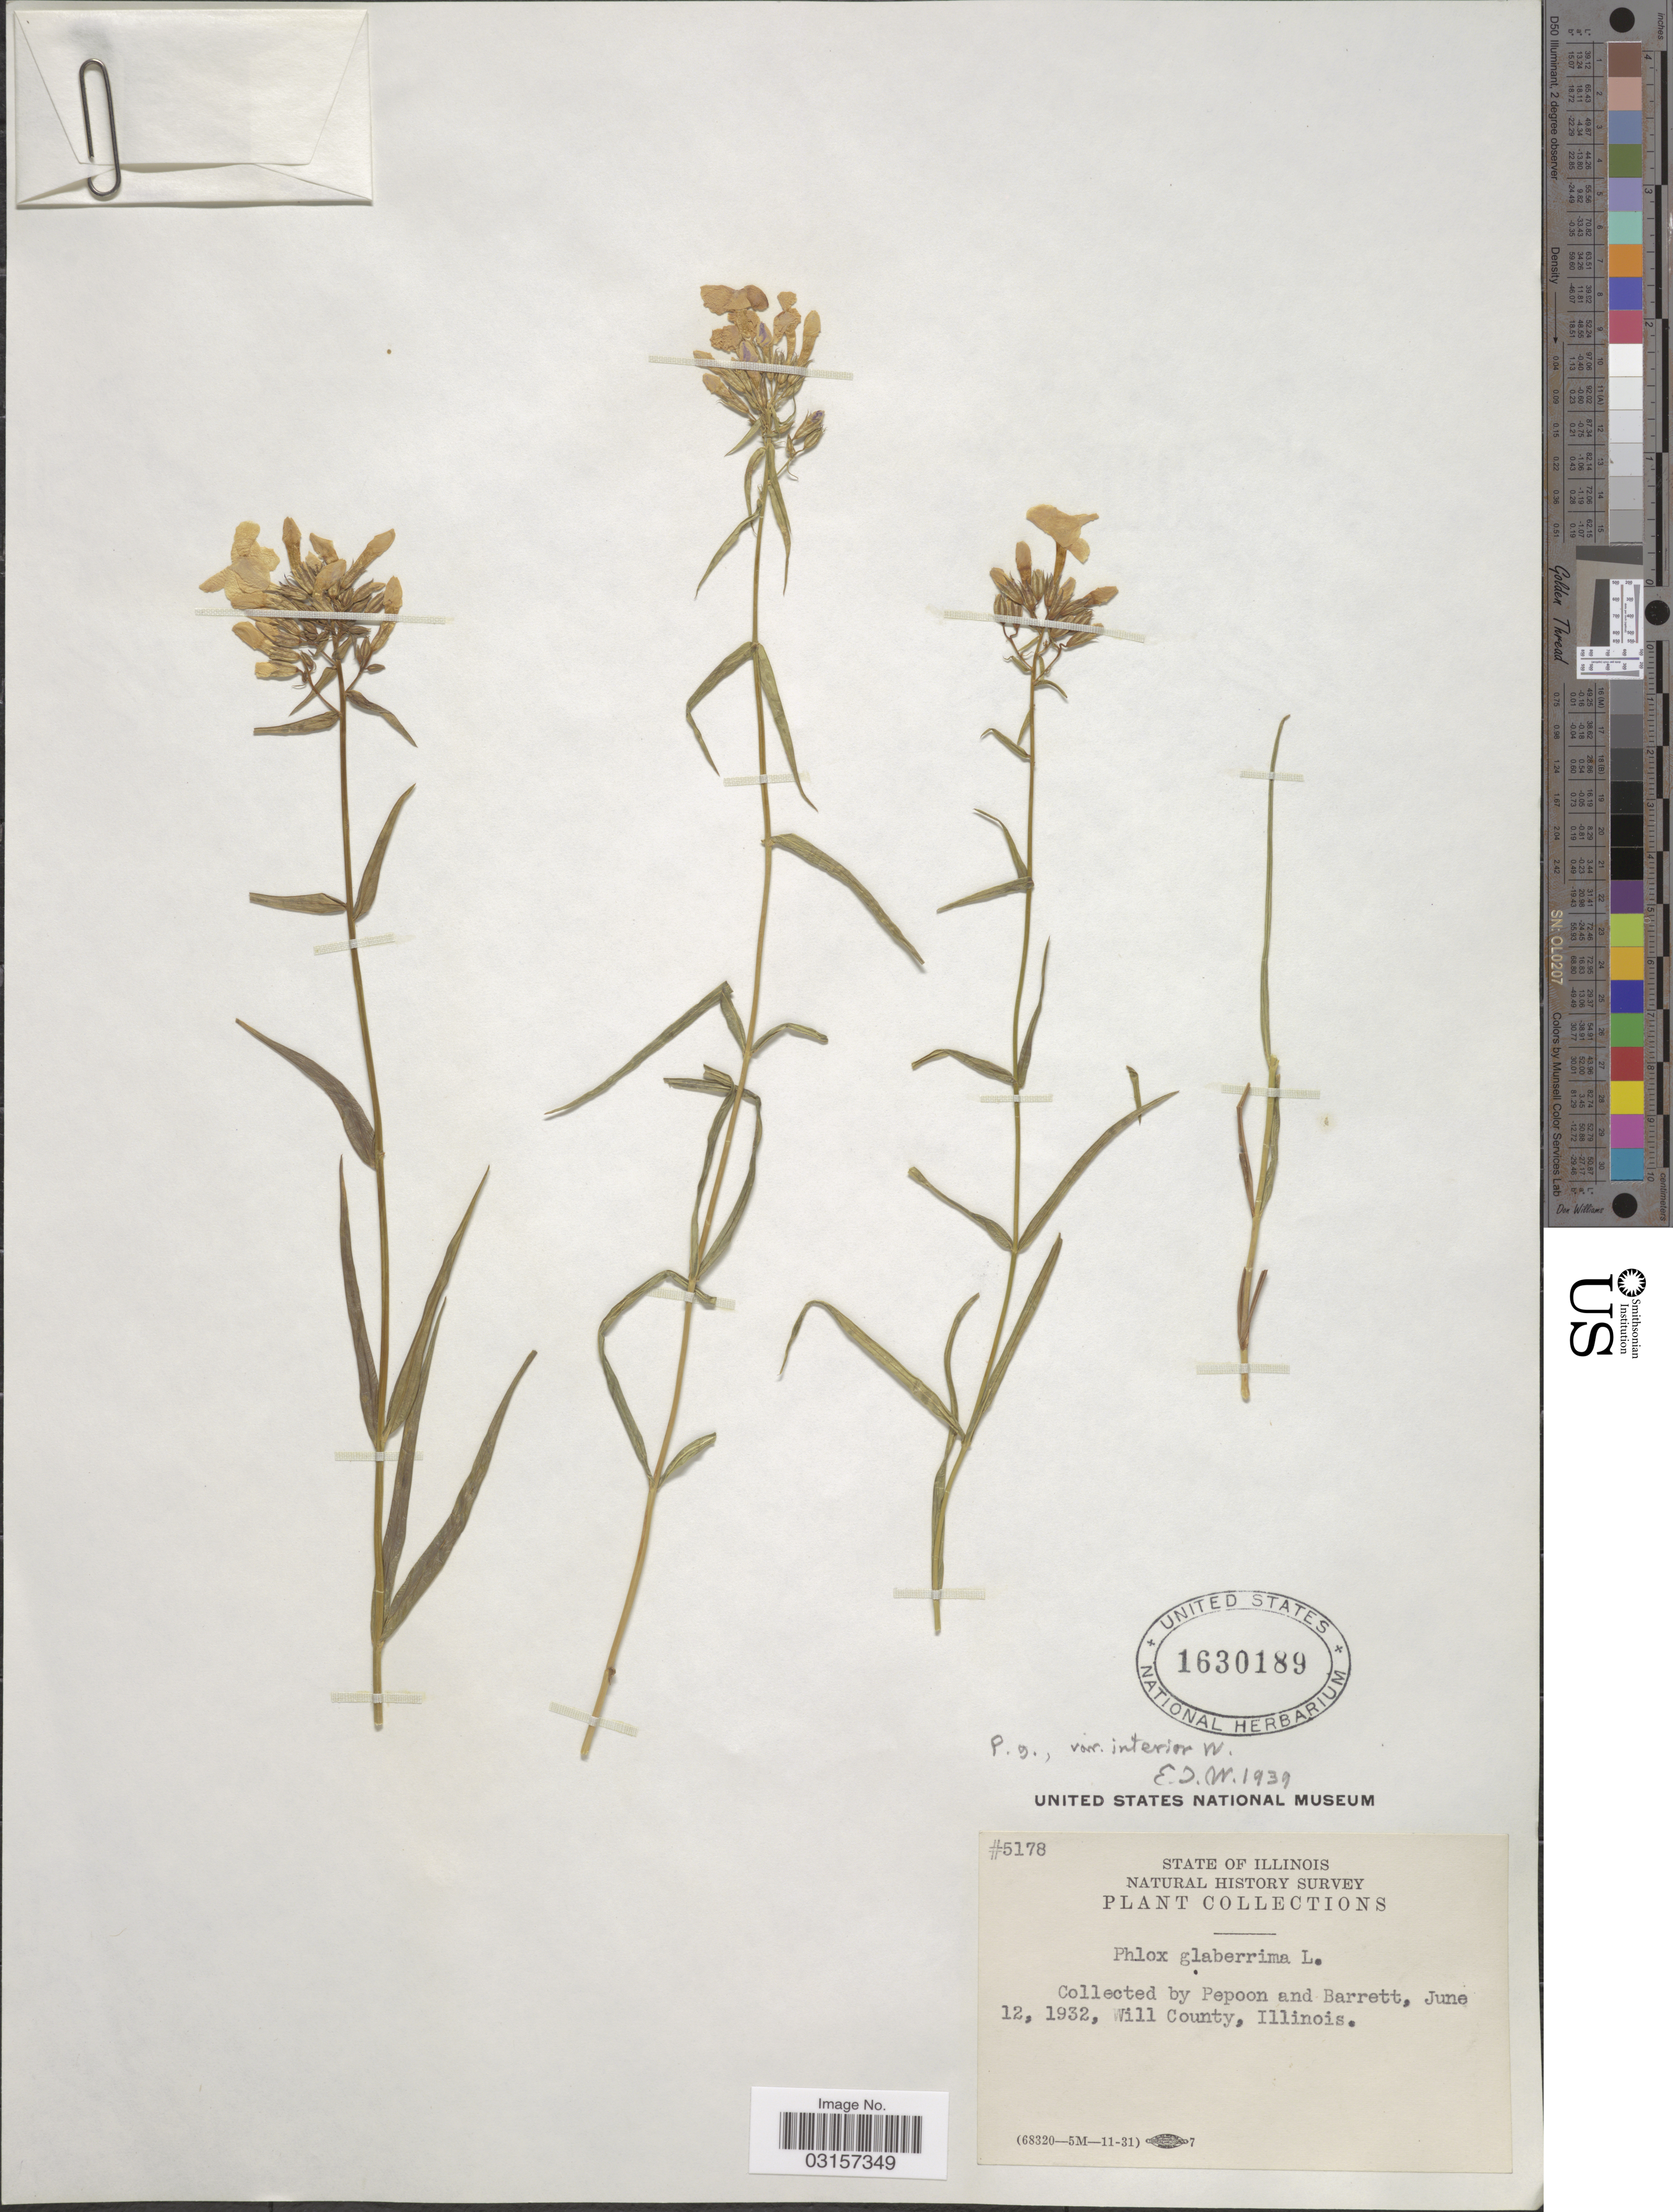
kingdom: Plantae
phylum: Tracheophyta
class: Magnoliopsida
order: Ericales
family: Polemoniaceae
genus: Phlox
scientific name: Phlox glaberrima subsp. interior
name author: (Wherry) Wherry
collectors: Pepoon & -. Barrett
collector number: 5178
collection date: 1932-06-12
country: United States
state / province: Illinois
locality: Will County.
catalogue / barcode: US 1630189